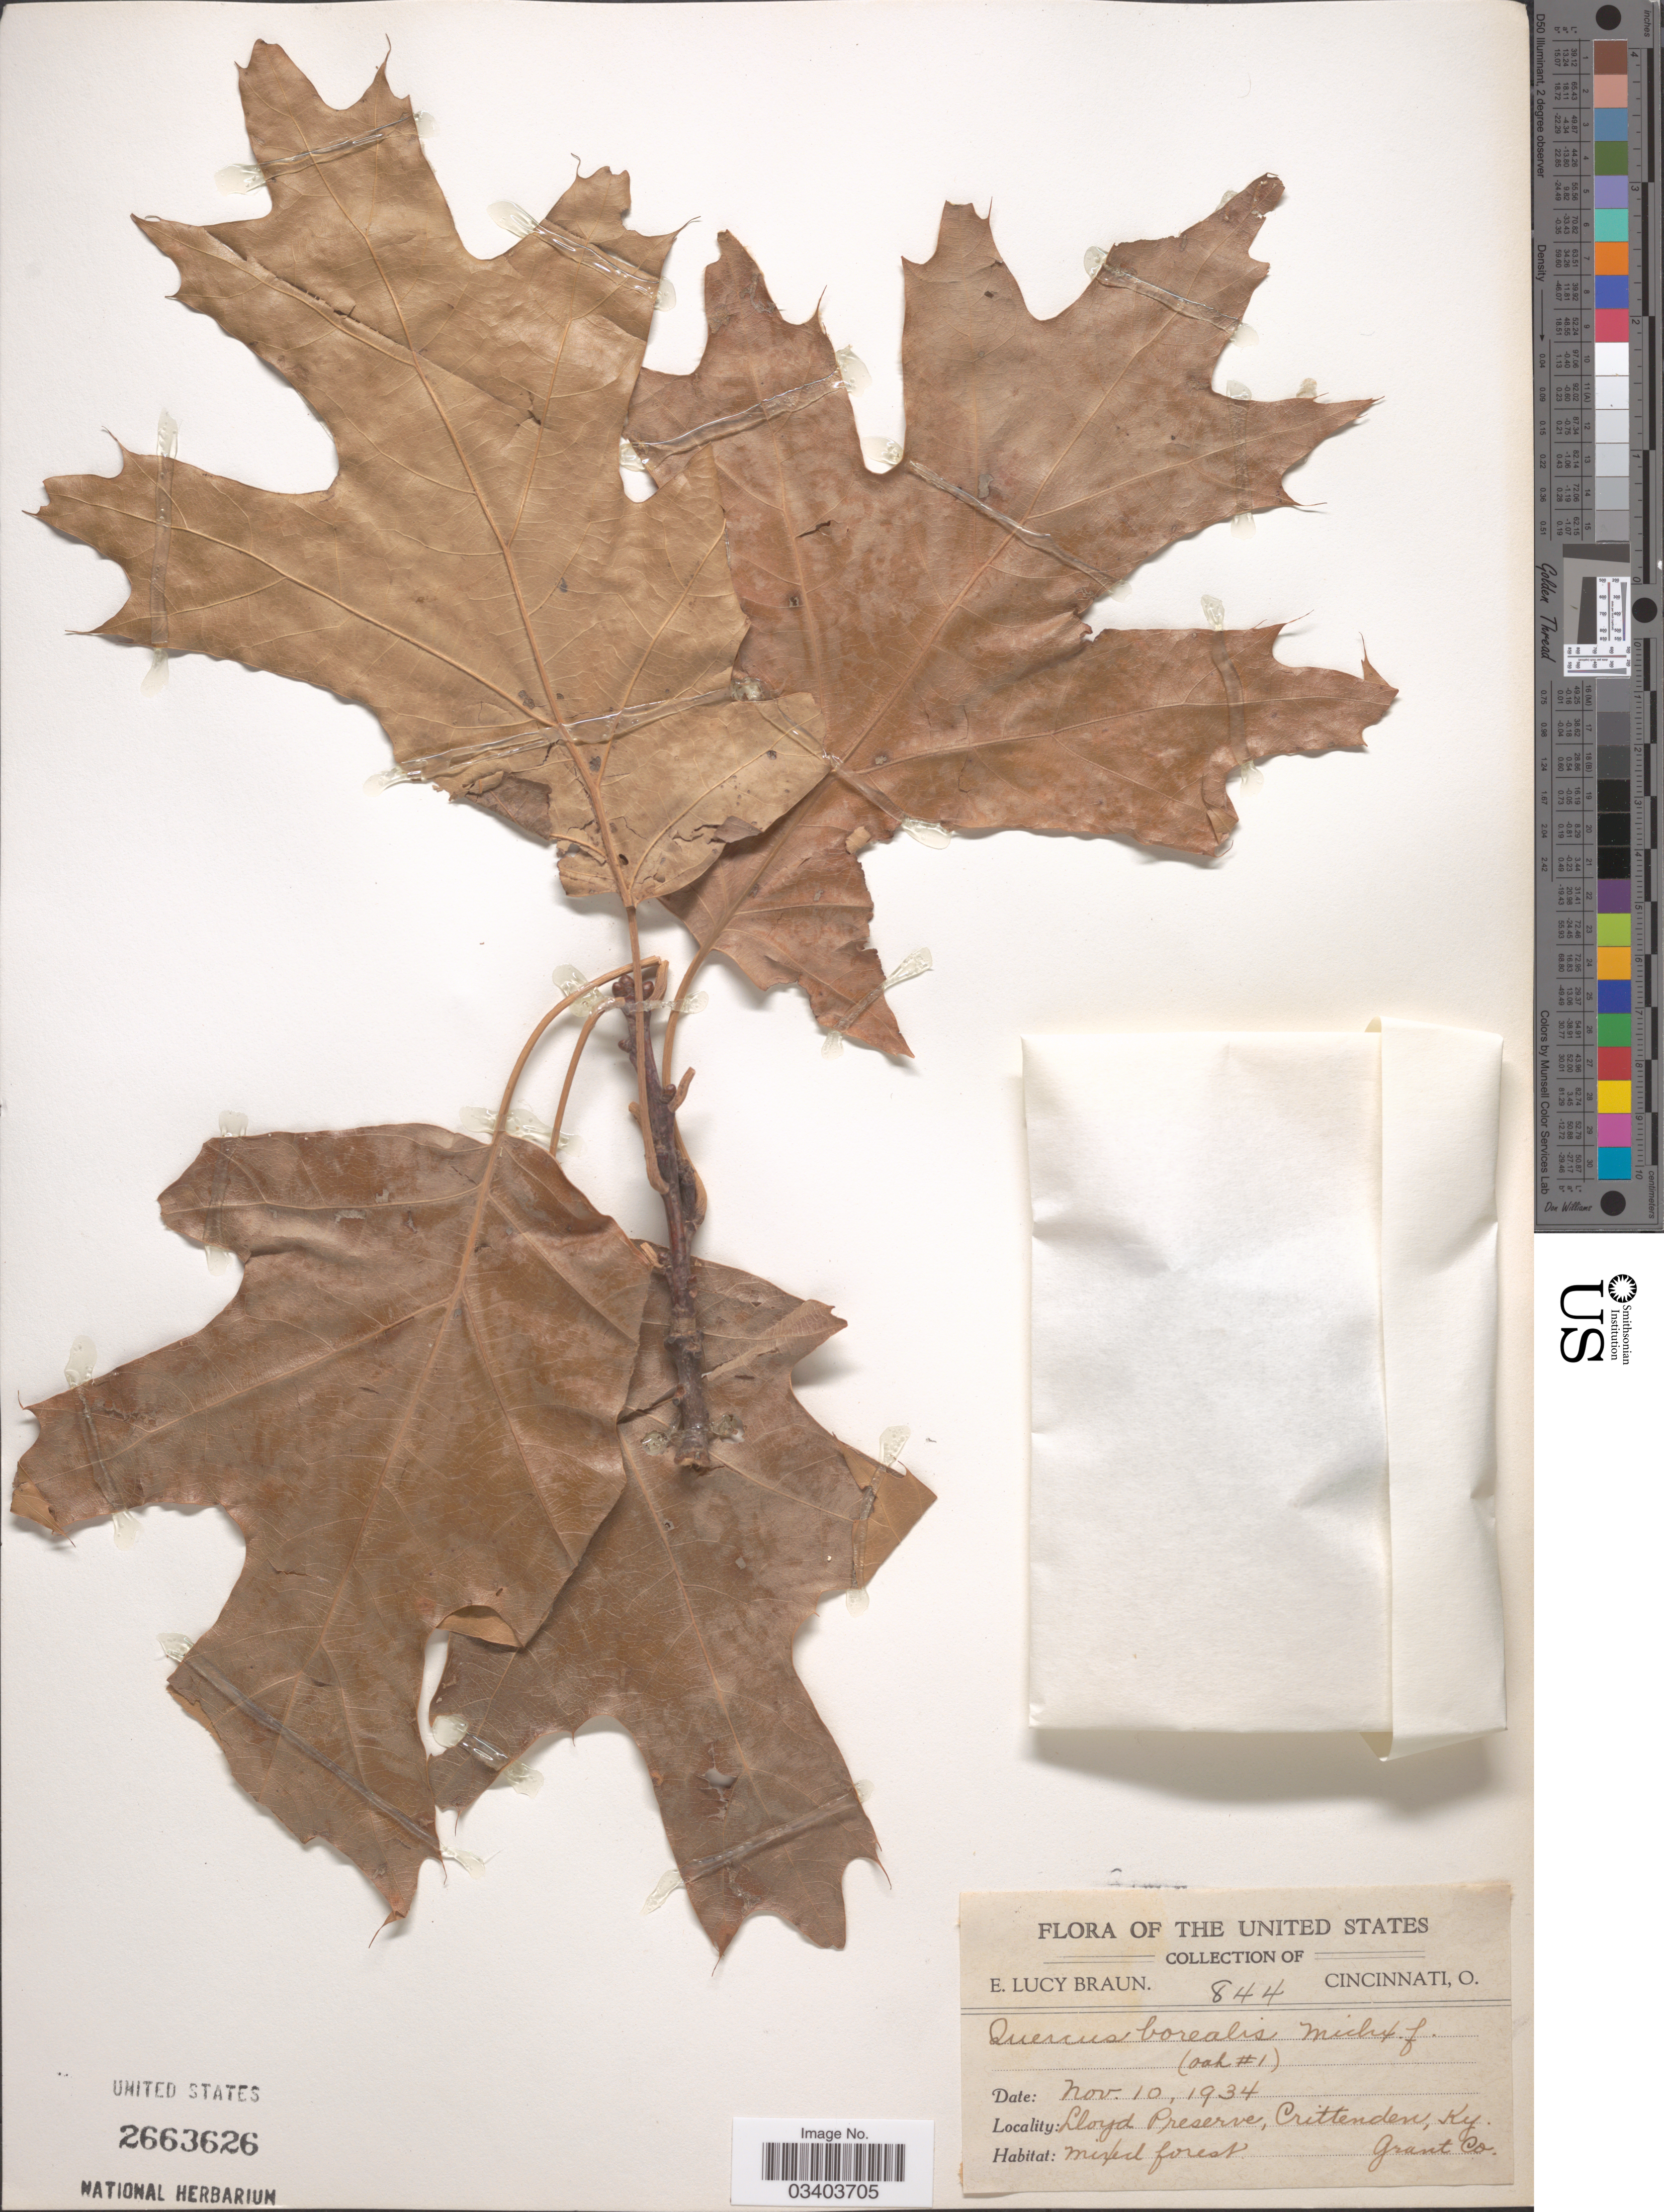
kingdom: Plantae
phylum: Tracheophyta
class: Magnoliopsida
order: Fagales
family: Fagaceae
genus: Quercus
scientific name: Quercus borealis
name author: F. Michx.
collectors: E. L. Braun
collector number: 844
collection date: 1934-11-10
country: United States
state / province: Kentucky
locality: Lloyd Preserve, Crittenden. Grant Co.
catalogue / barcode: US 2663626